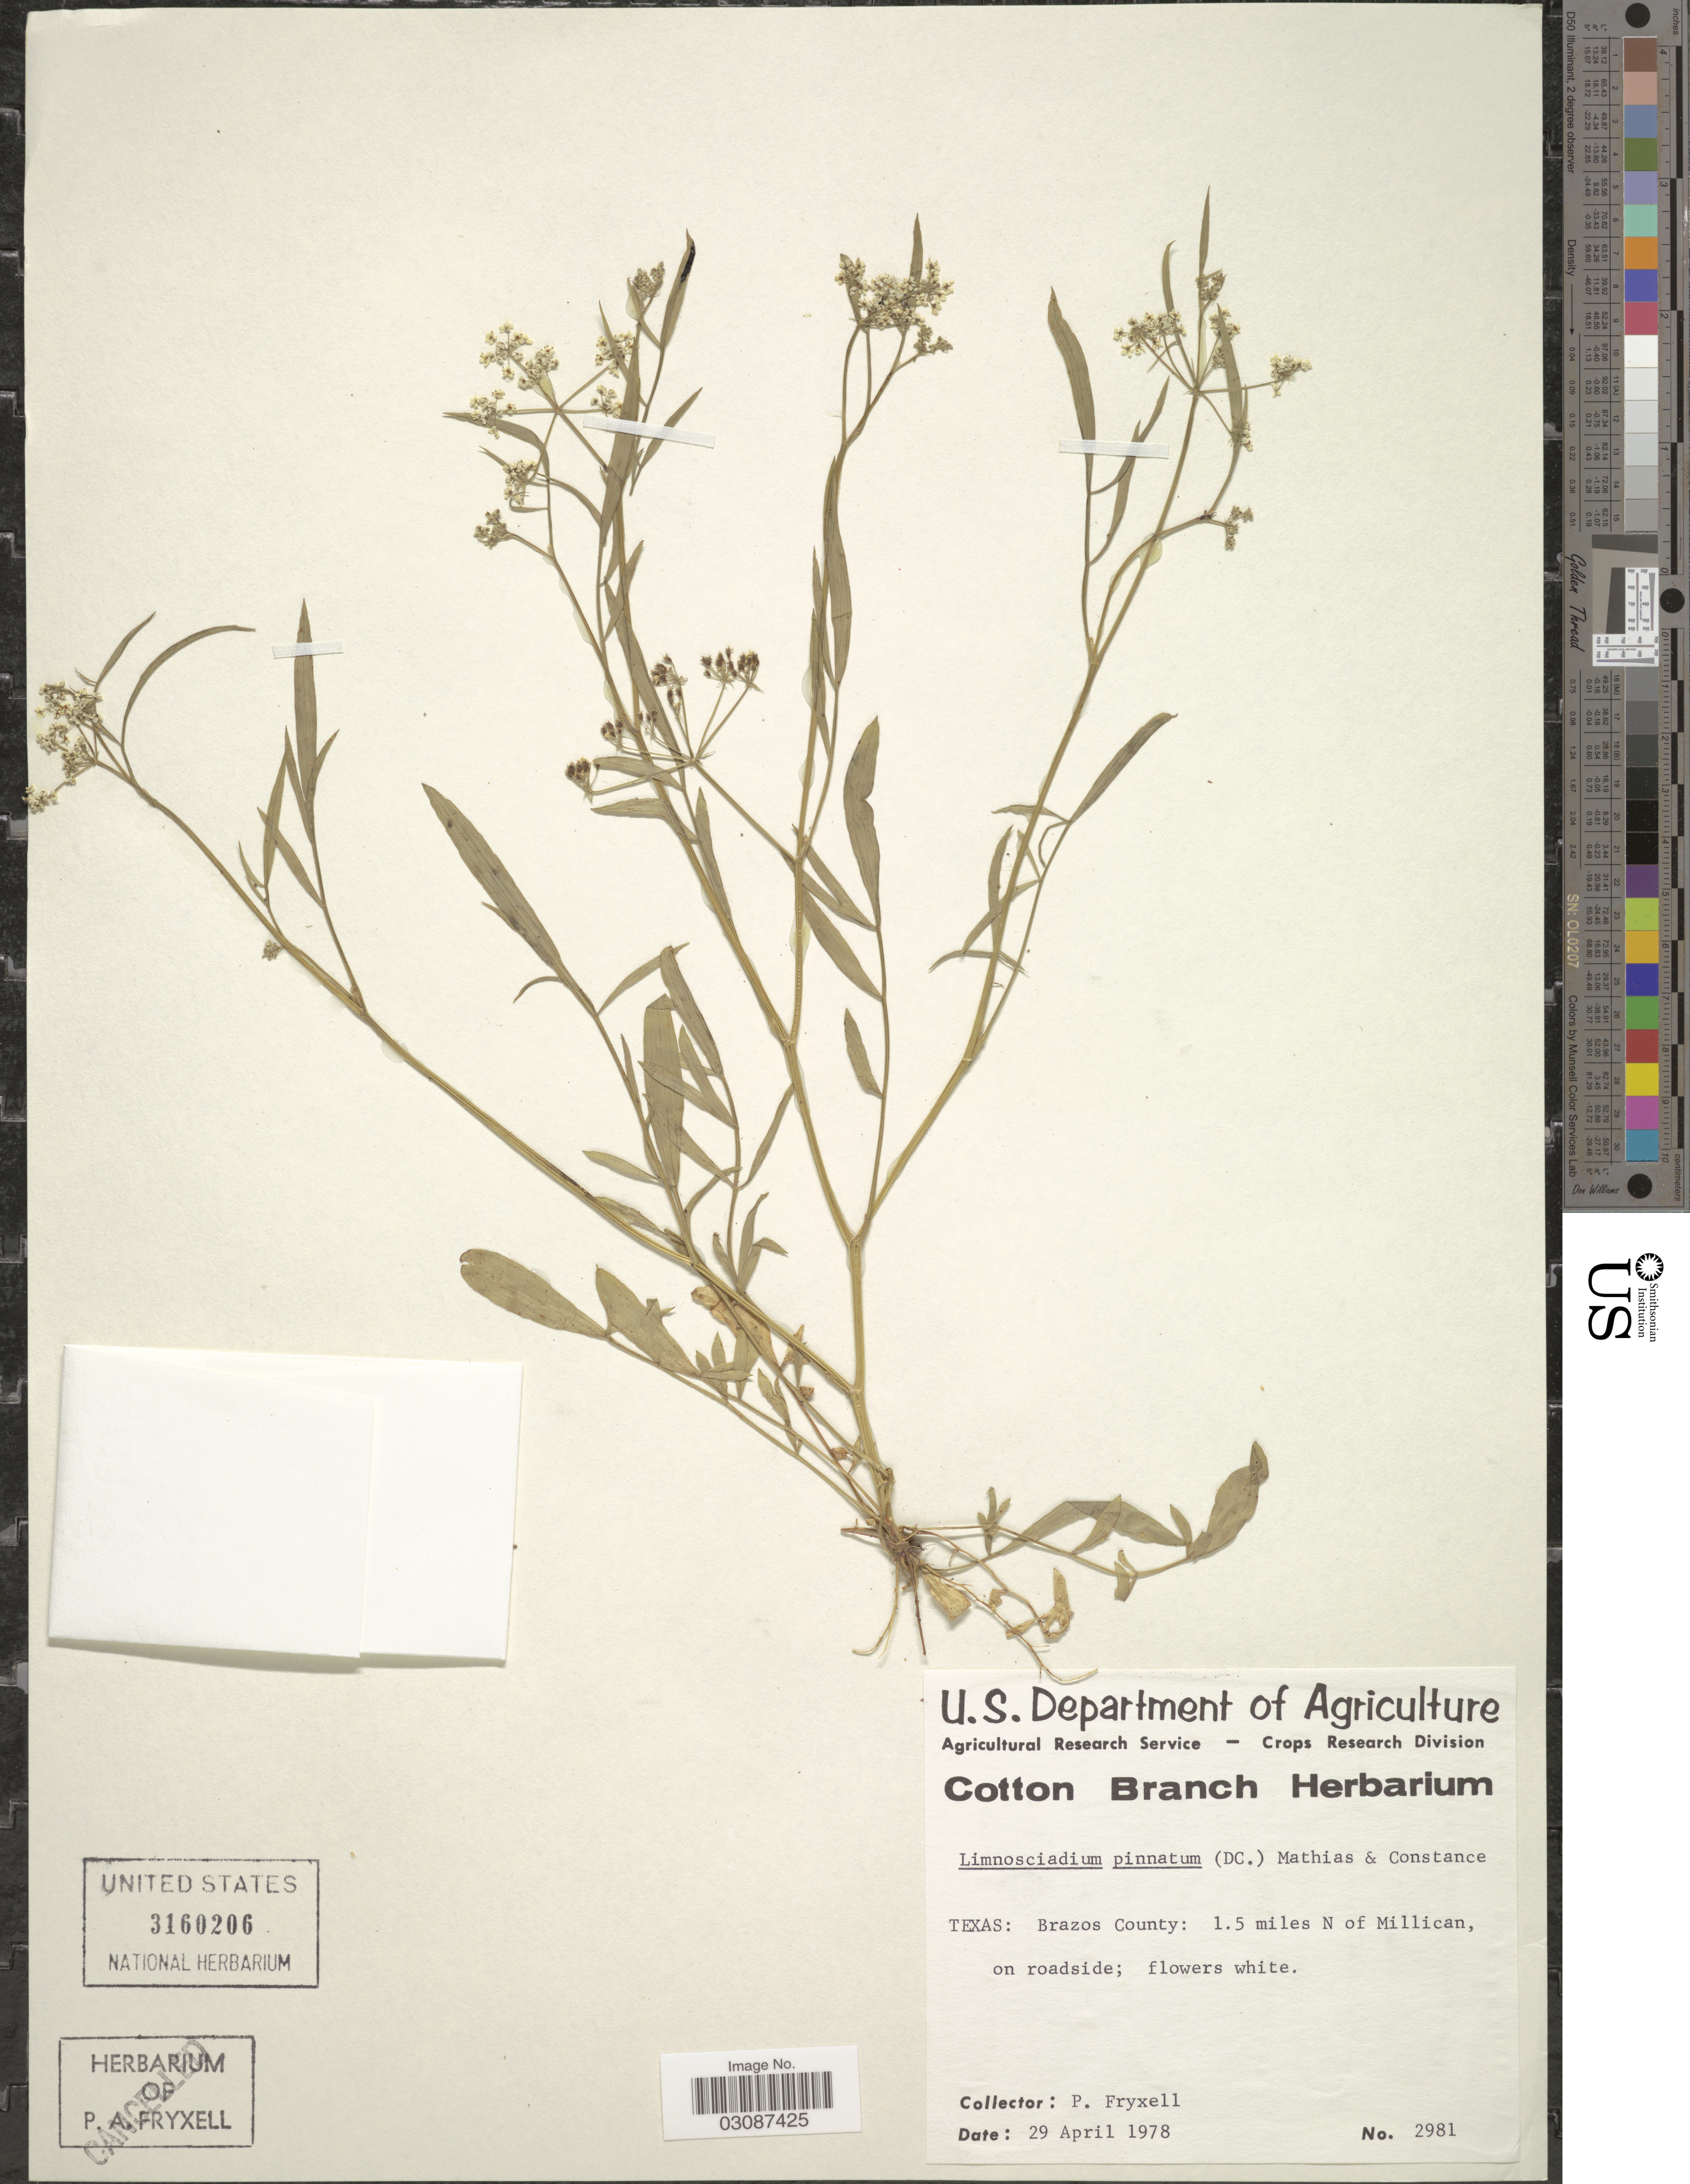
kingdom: Plantae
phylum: Tracheophyta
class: Magnoliopsida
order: Apiales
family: Apiaceae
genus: Limnosciadium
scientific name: Limnosciadium pinnatum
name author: (DC.) Mathias & Constance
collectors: P. A. Fryxell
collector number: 2981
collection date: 1978-04-29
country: United States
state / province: Texas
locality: Brazos County: 1.5 miles N of Millican, on roadside.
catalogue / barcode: US 3160206